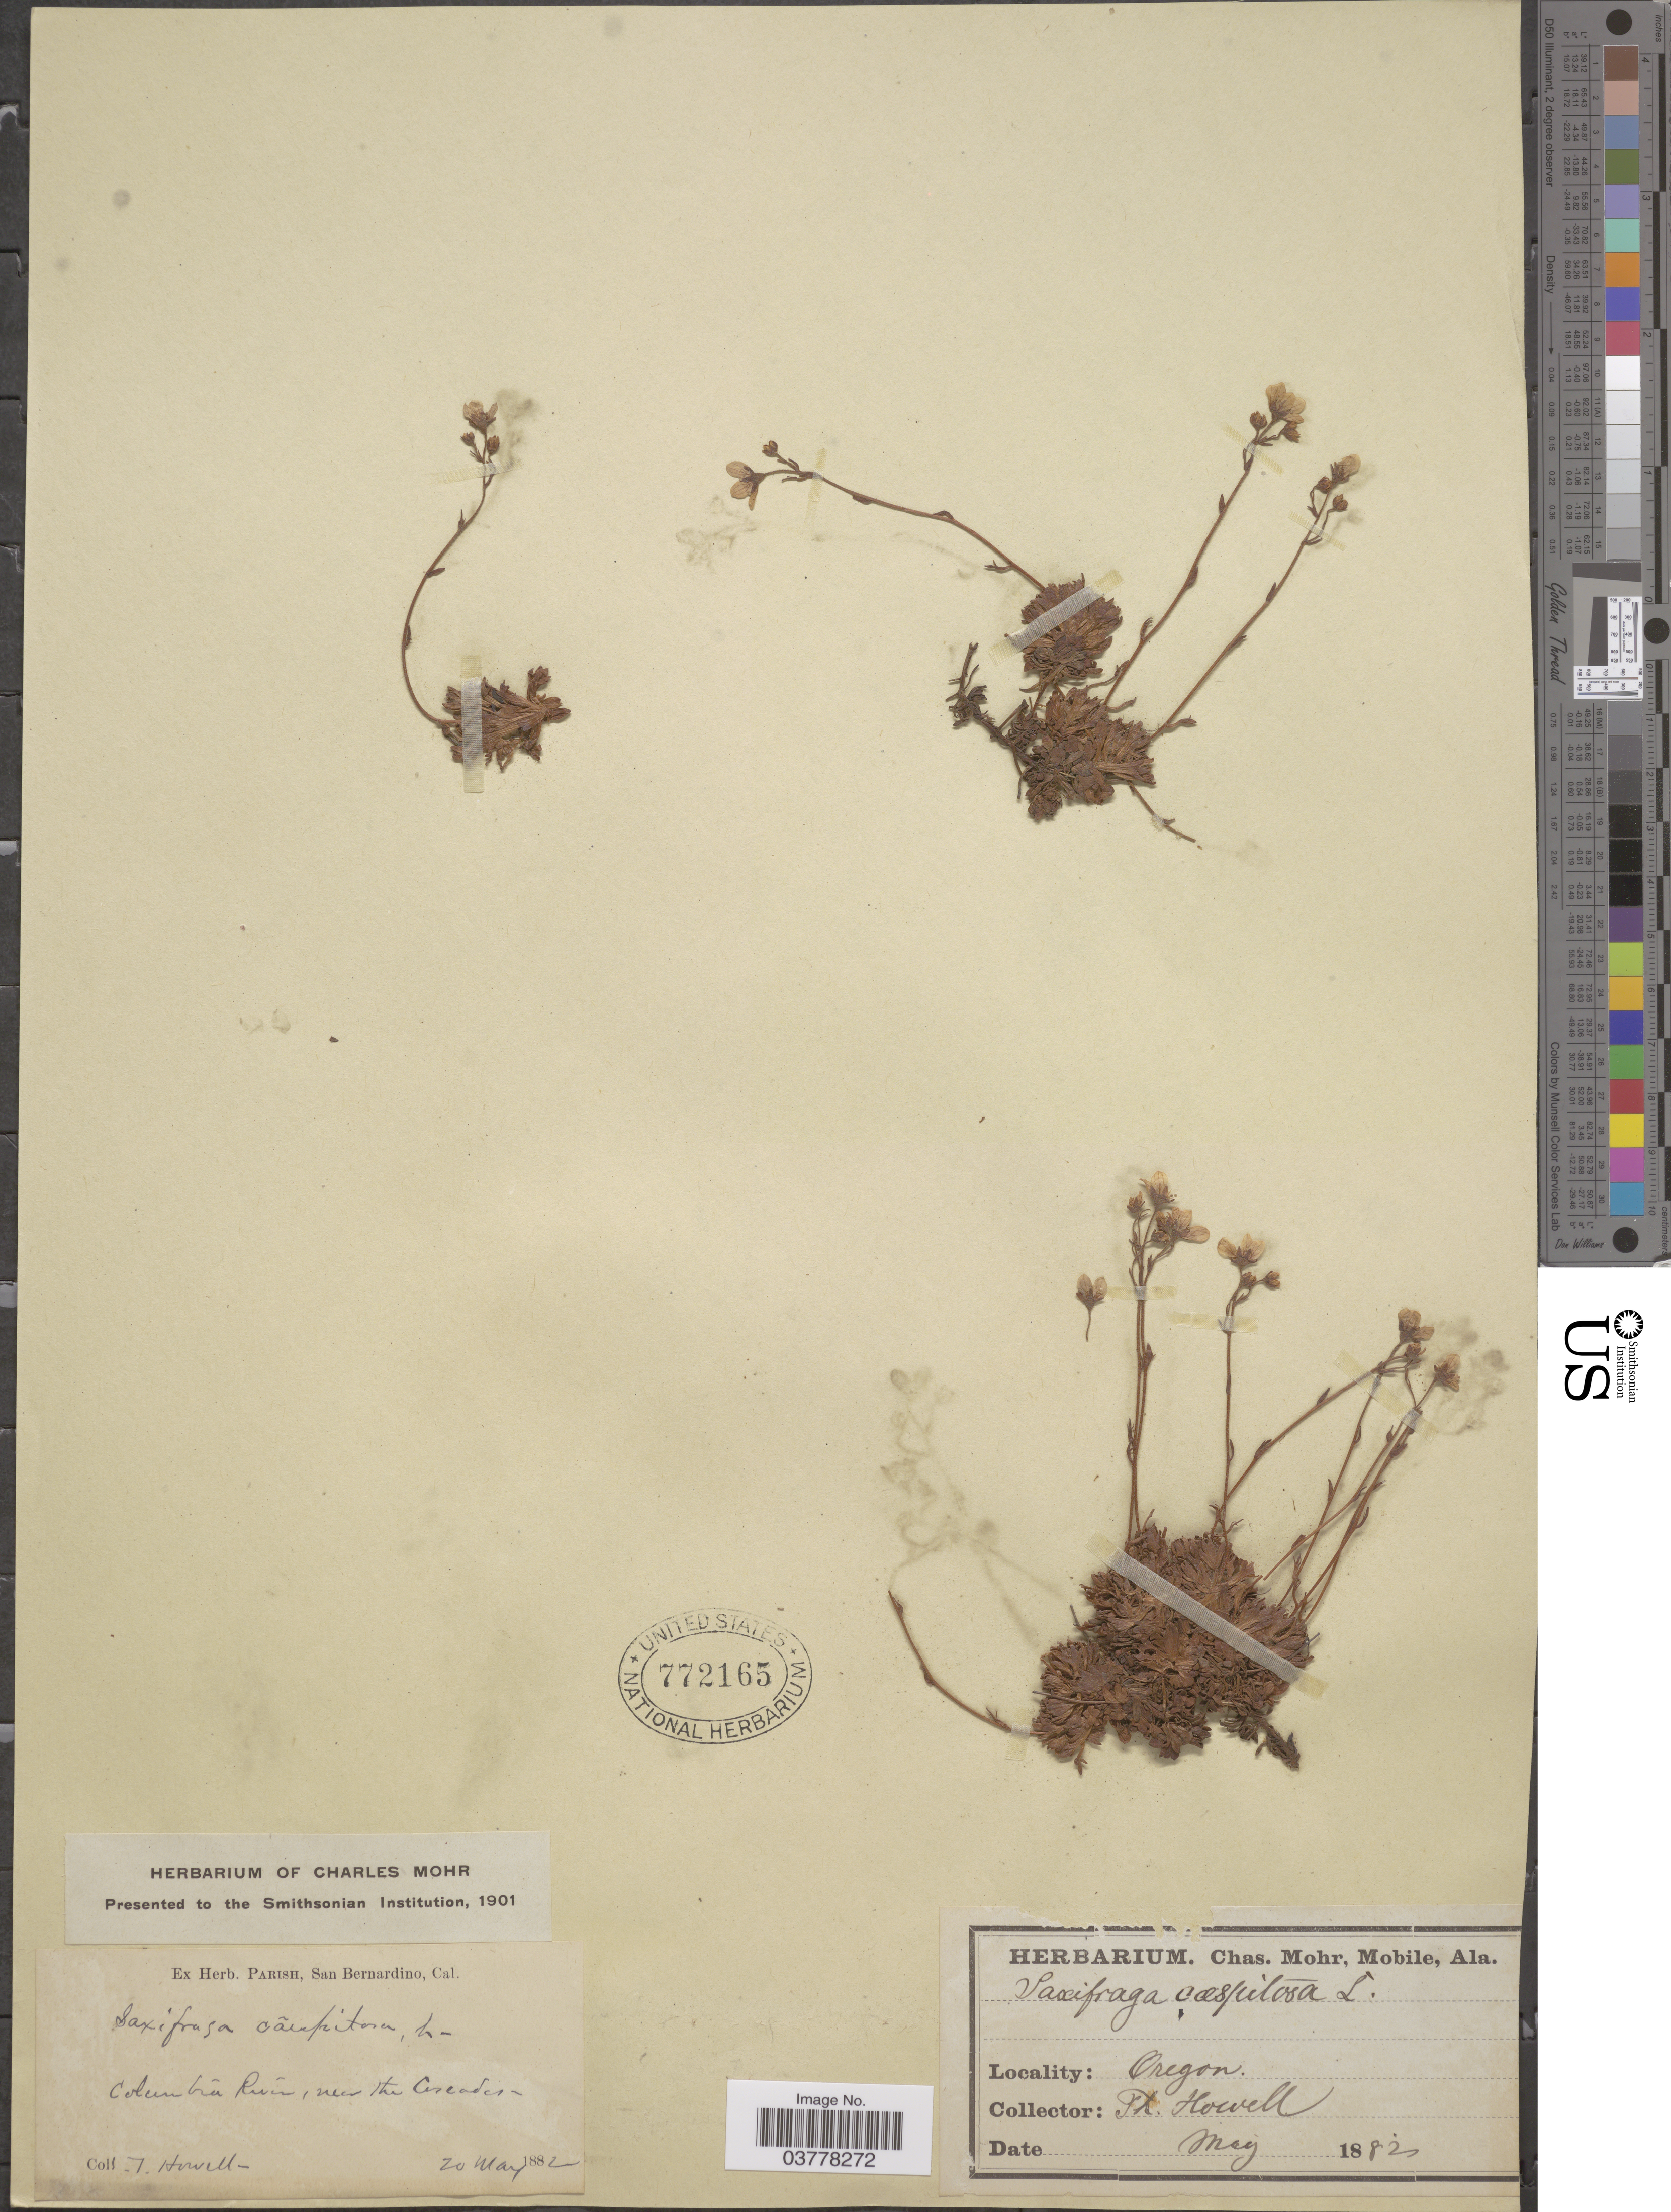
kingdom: Plantae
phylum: Tracheophyta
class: Magnoliopsida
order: Saxifragales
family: Saxifragaceae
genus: Saxifraga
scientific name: Saxifraga caespitosa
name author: L.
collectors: T. Howell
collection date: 1882-05-20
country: United States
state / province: Oregon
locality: Columbia River, near the Cascades.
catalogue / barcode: US 772165